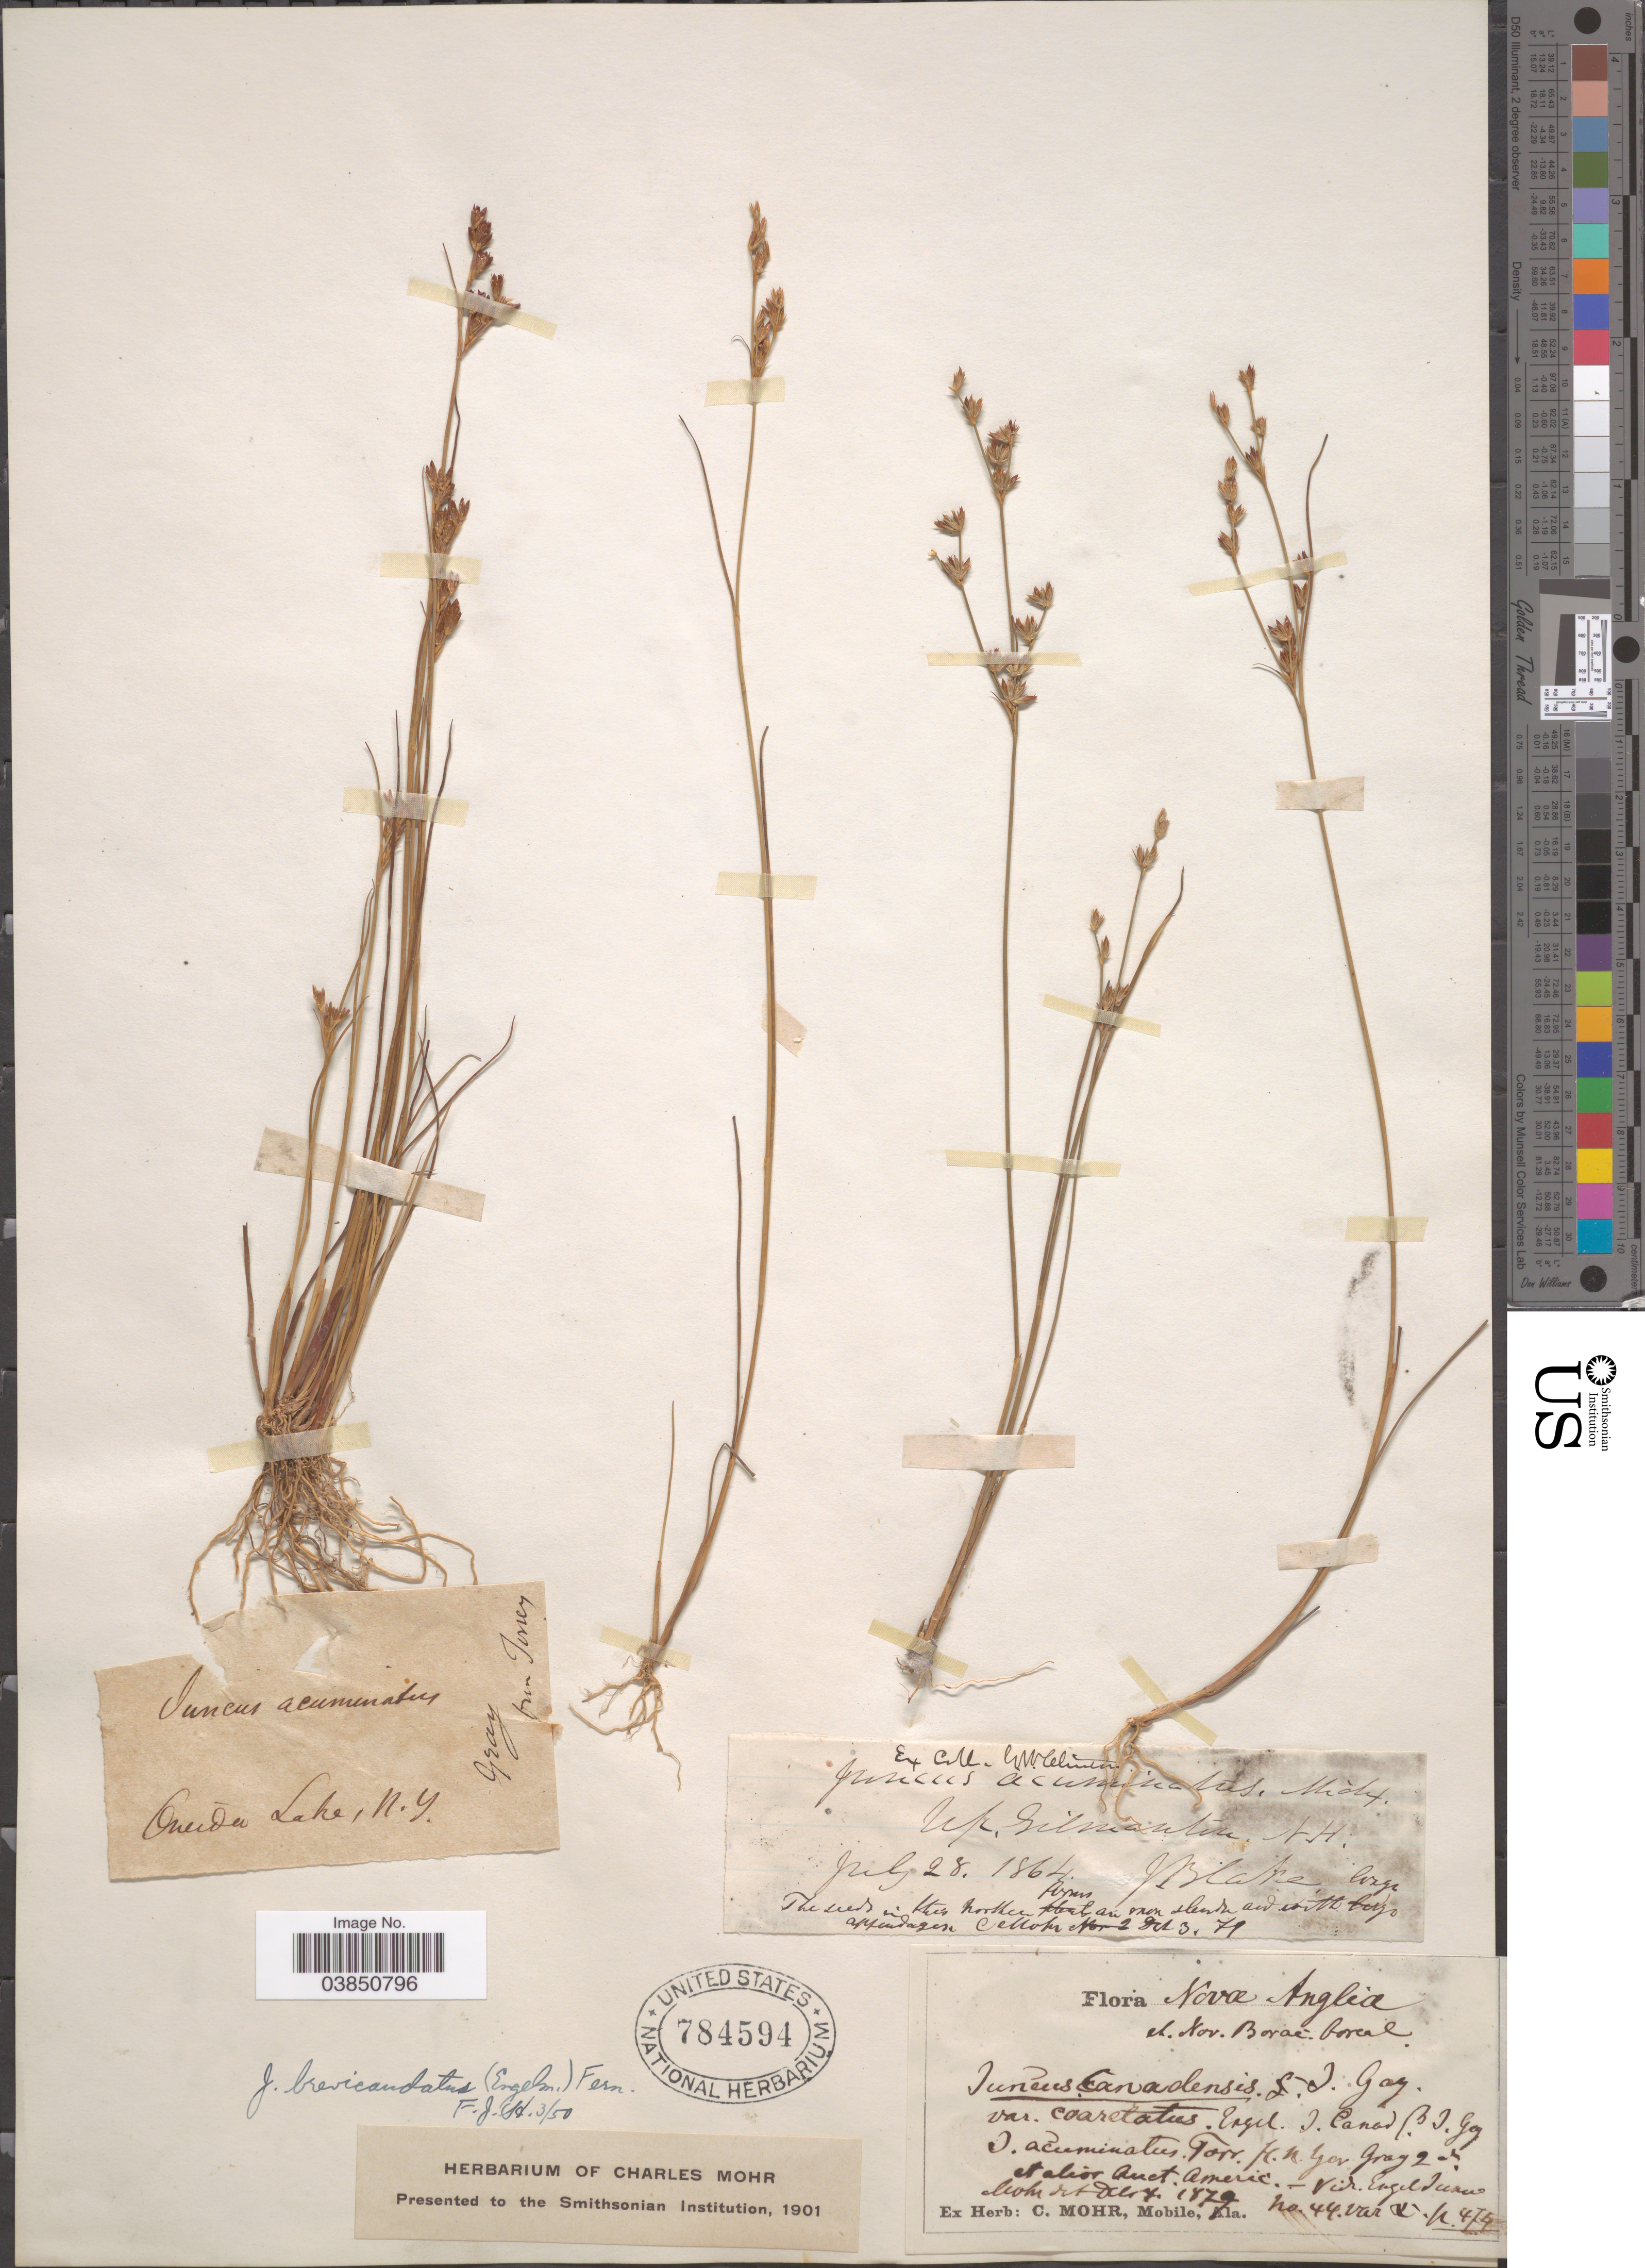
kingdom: Plantae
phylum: Tracheophyta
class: Liliopsida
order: Poales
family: Juncaceae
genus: Juncus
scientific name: Juncus brevicaudatus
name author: (Engelm.) Fernald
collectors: ex herb. C. Mohr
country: United States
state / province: New York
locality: Oneida Lake.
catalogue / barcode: US 784594